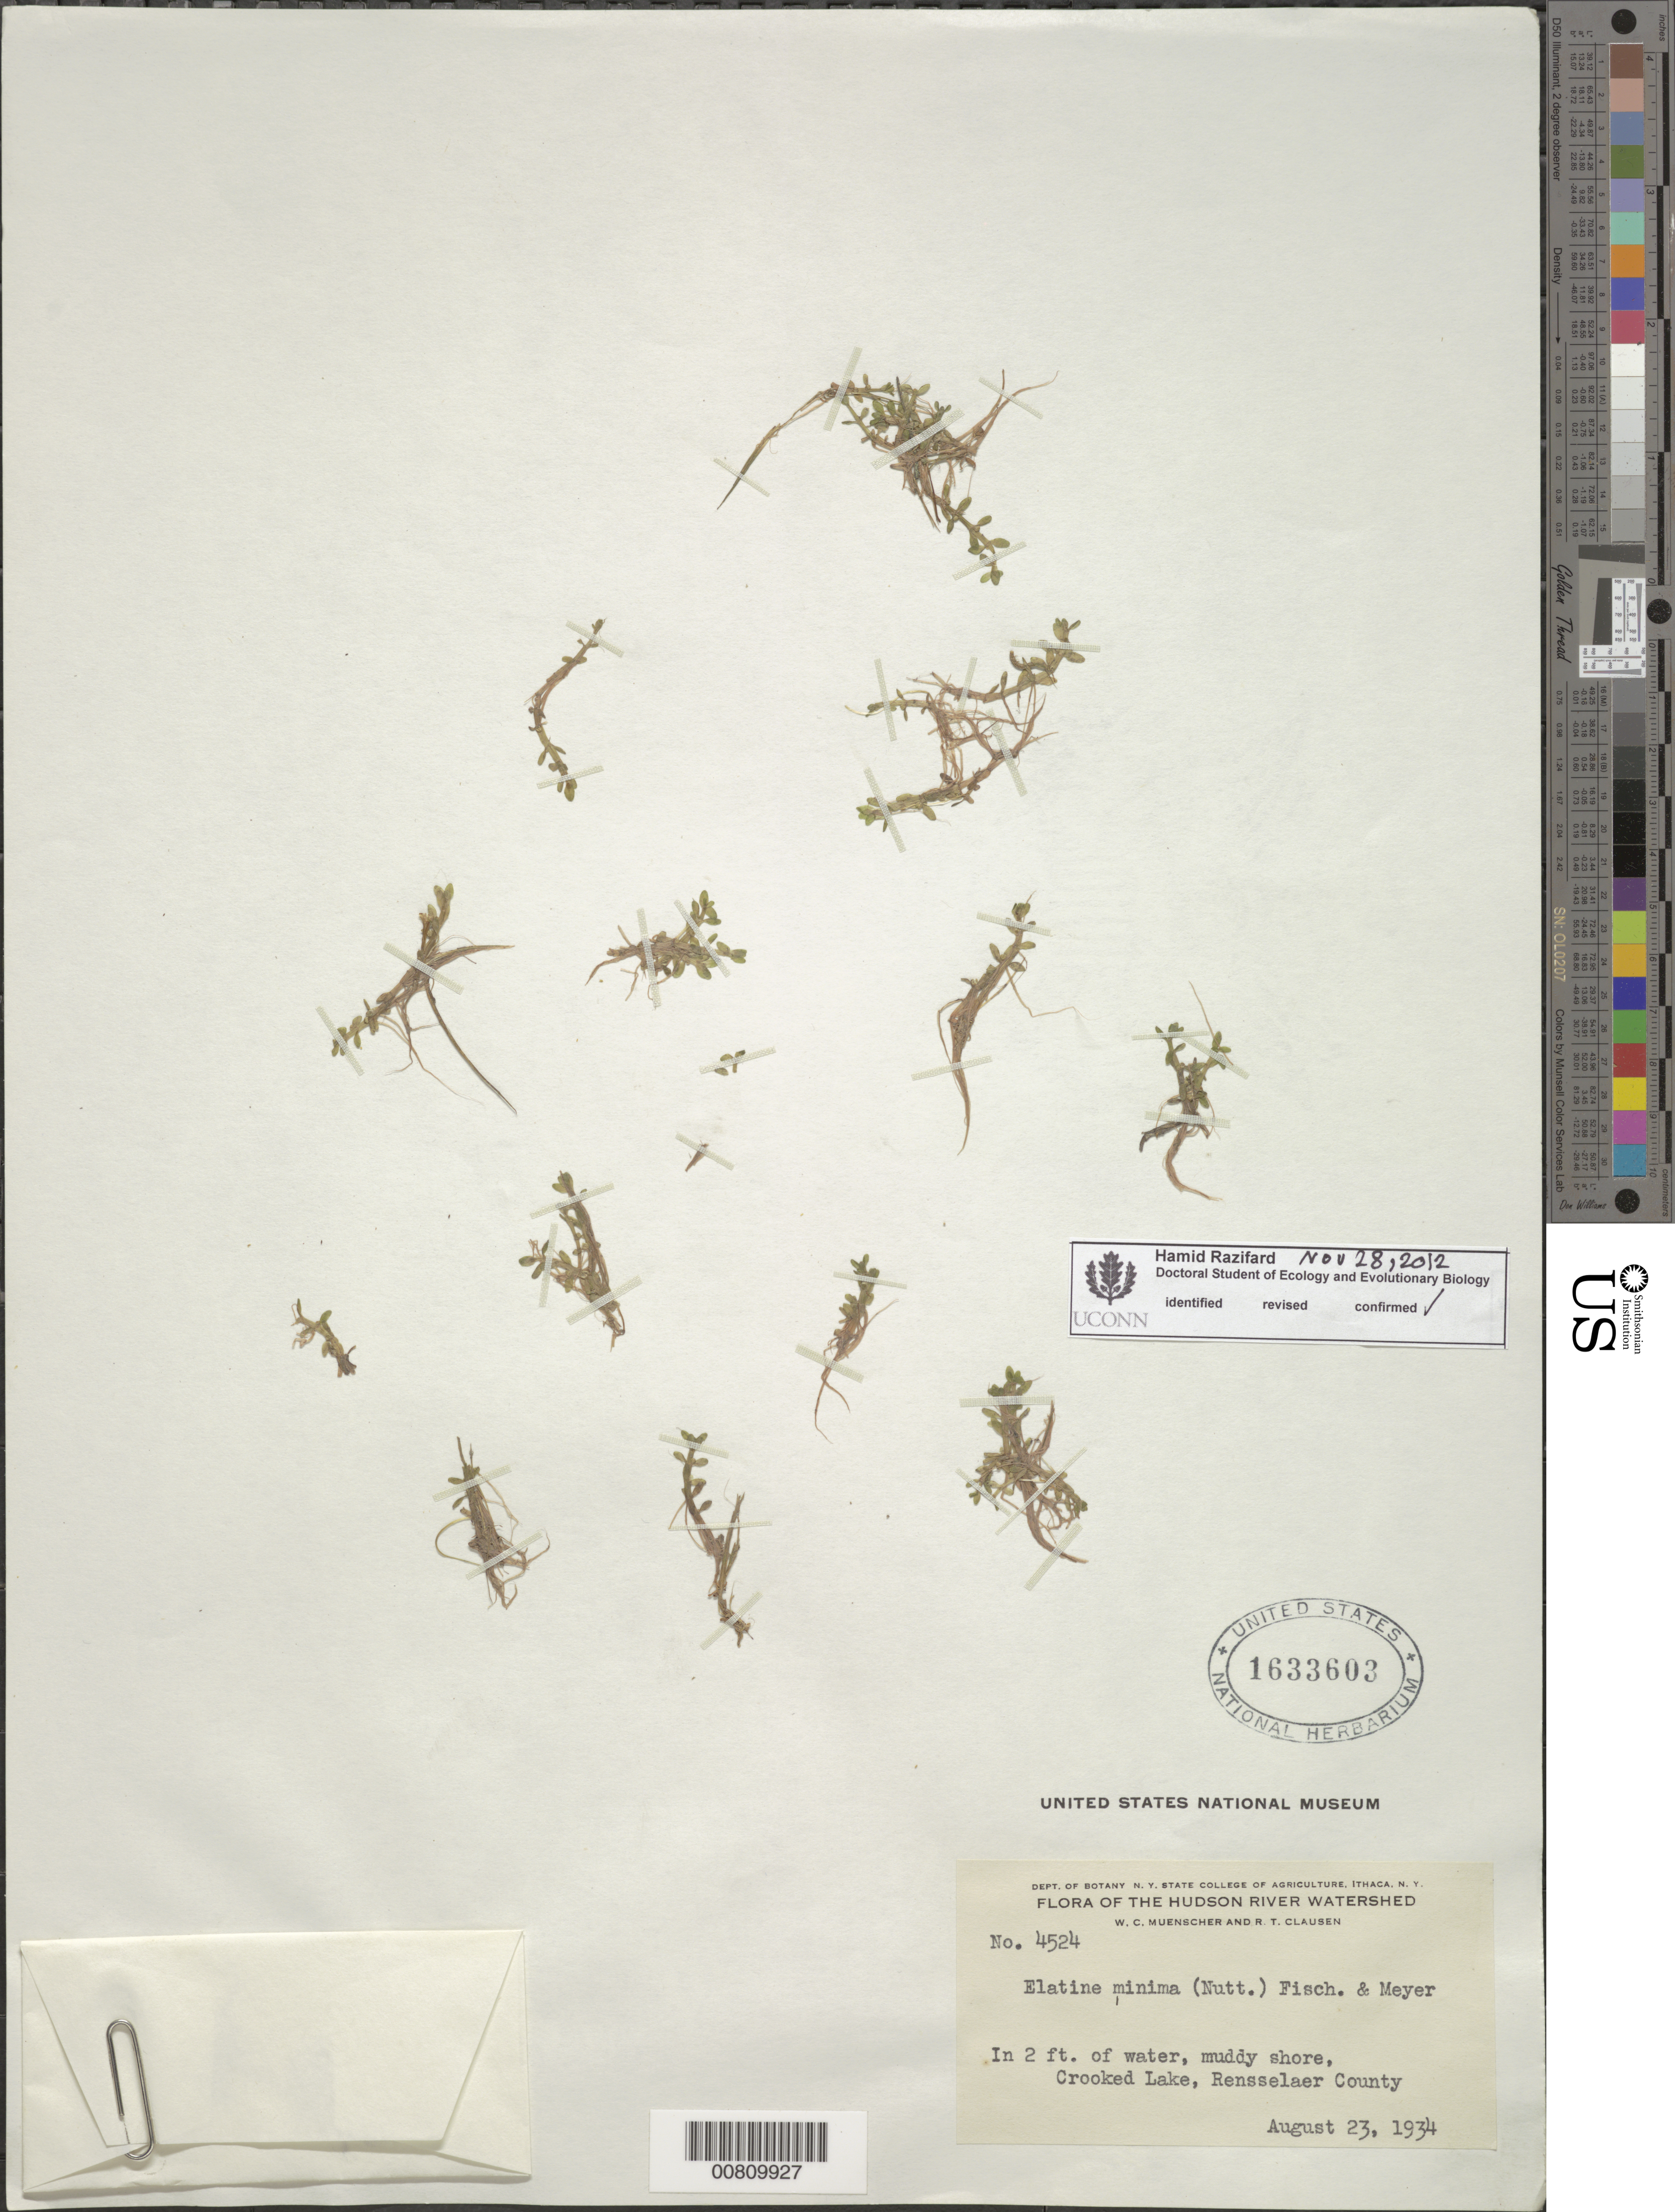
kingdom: Plantae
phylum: Tracheophyta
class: Magnoliopsida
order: Malpighiales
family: Elatinaceae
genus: Elatine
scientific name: Elatine minima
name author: (Nutt.) Fisch. & C.A. Mey.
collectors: W. C. Muenscher & R. T. Clausen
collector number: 4524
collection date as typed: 23 Aug 1934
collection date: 1934-08-23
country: United States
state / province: New York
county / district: Rensselaer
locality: Crooked Lake.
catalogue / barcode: US 1633603